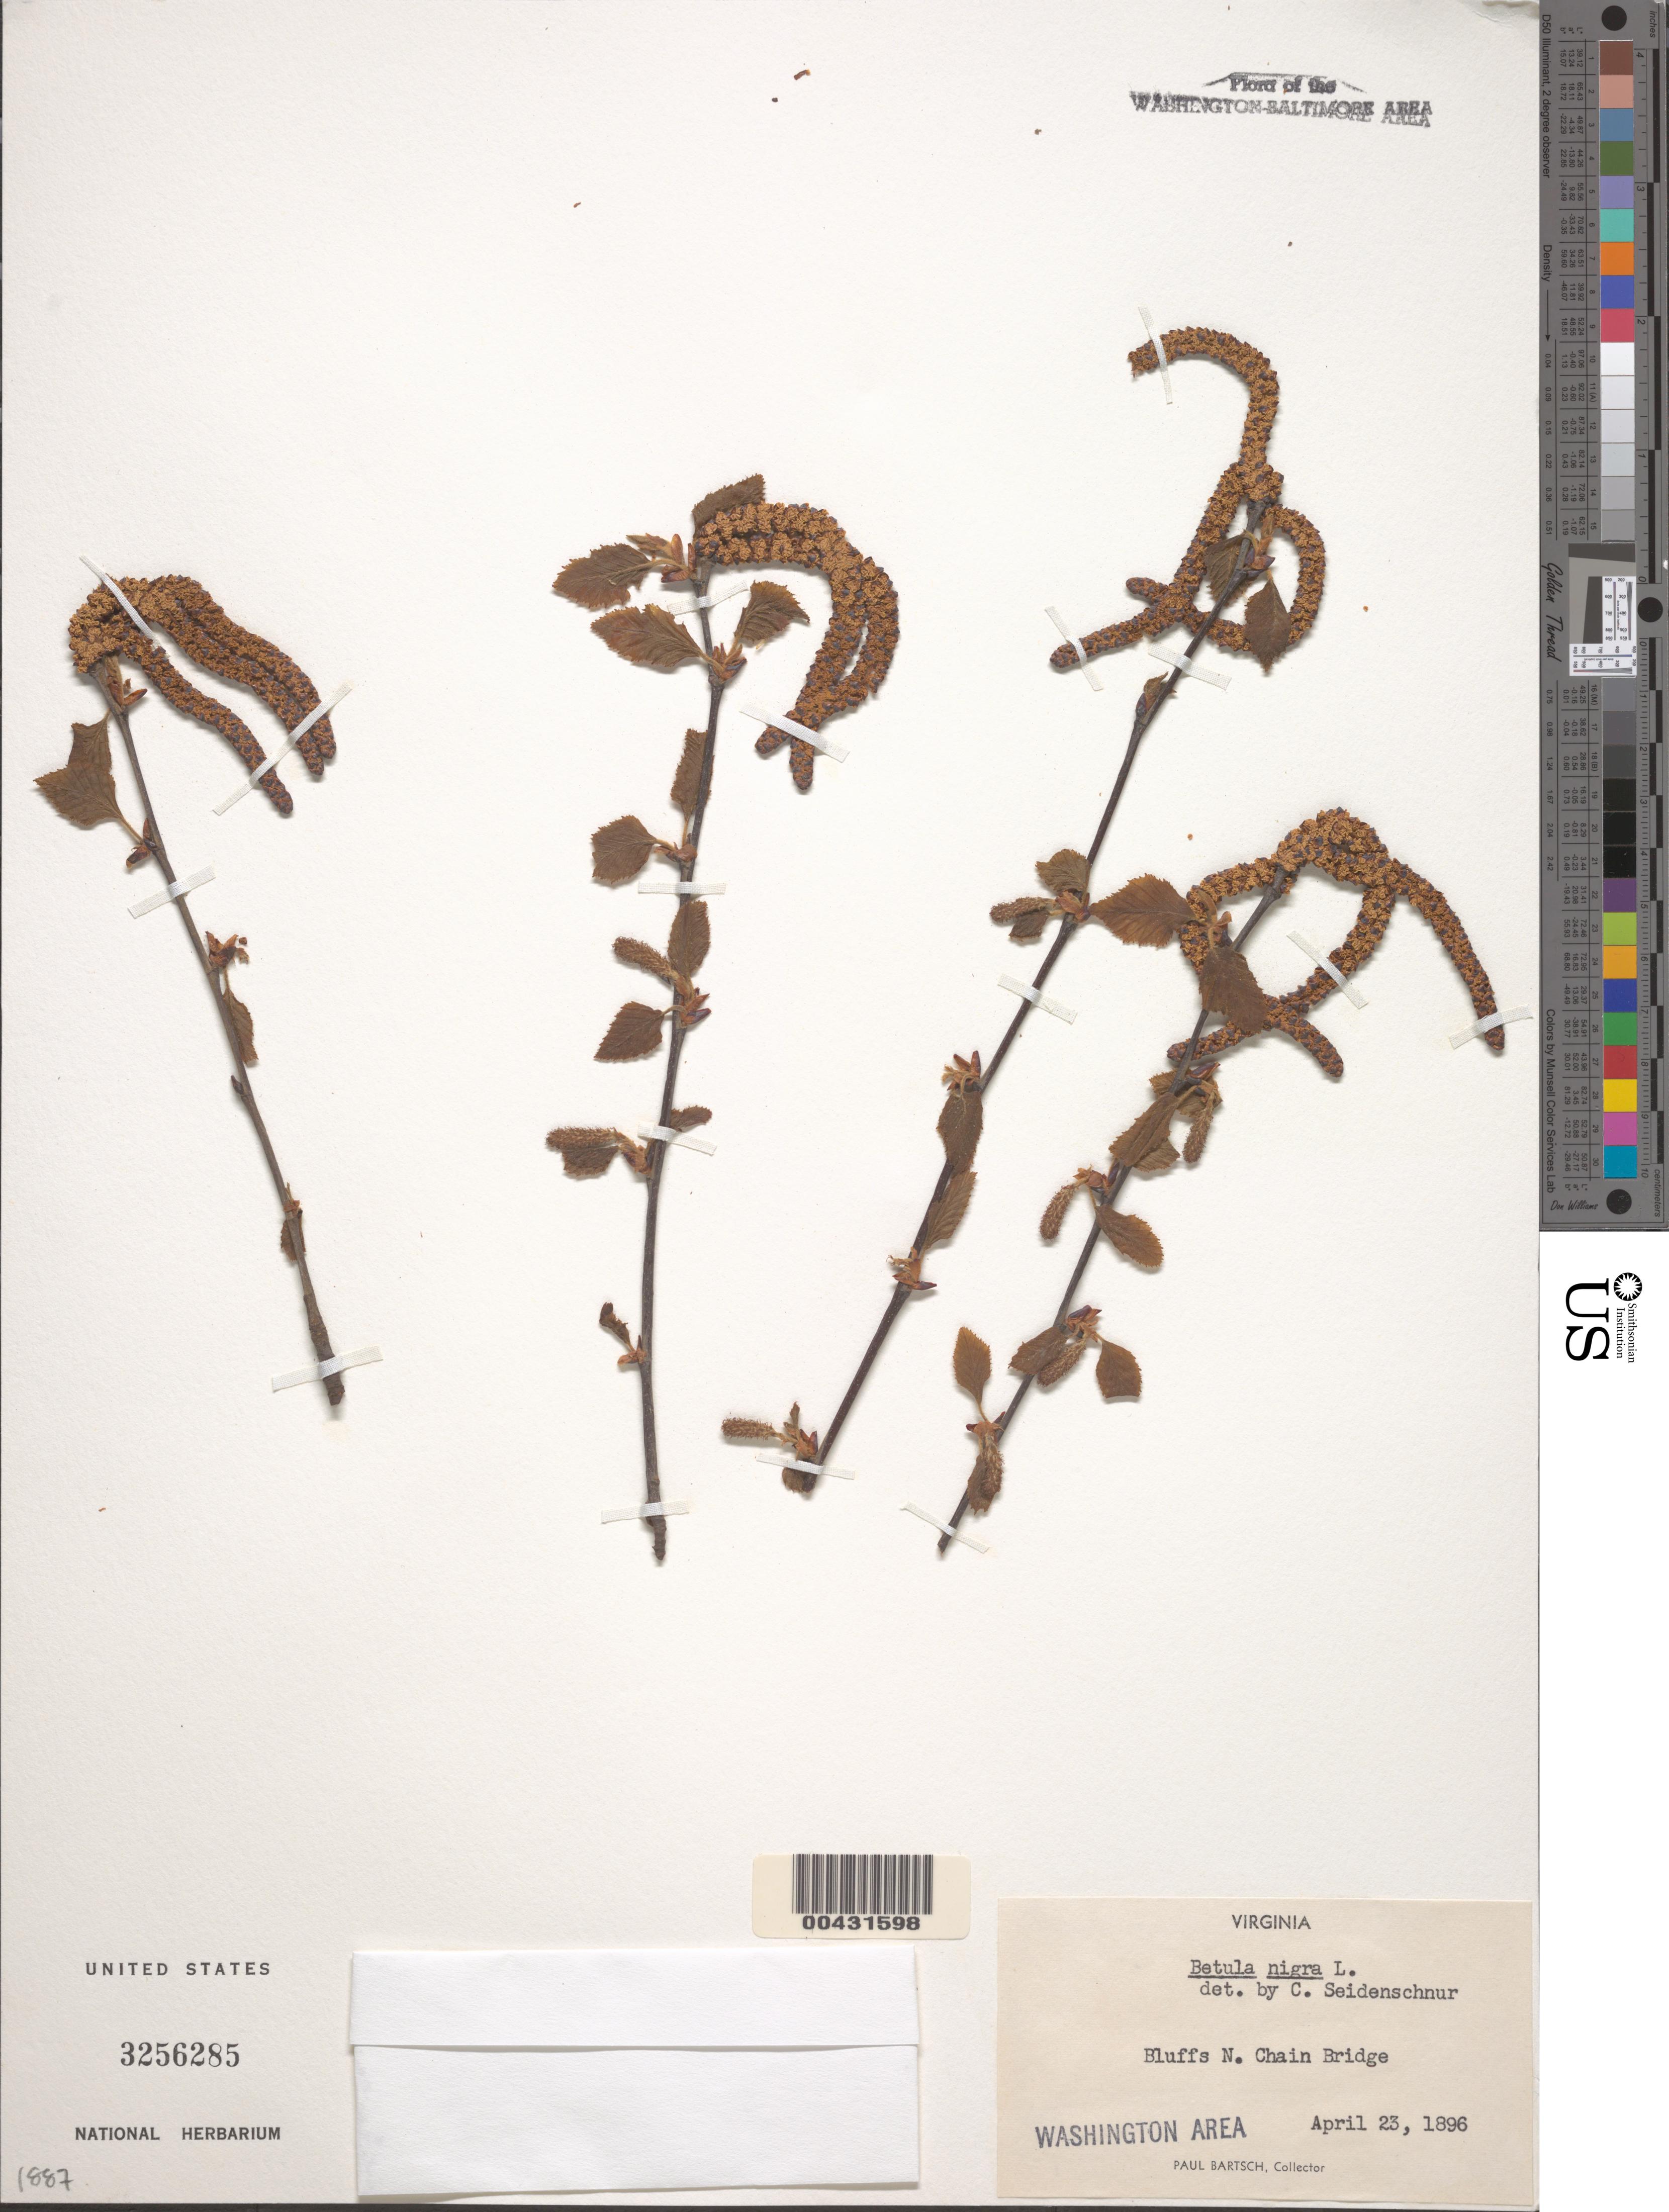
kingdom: Plantae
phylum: Tracheophyta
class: Magnoliopsida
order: Fagales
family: Betulaceae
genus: Betula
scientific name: Betula nigra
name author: L.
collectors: P. Bartsch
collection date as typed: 23 Apr 1896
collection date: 1896-04-23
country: United States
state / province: Virginia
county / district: Arlington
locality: N of Chain Bridge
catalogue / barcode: US 3256285